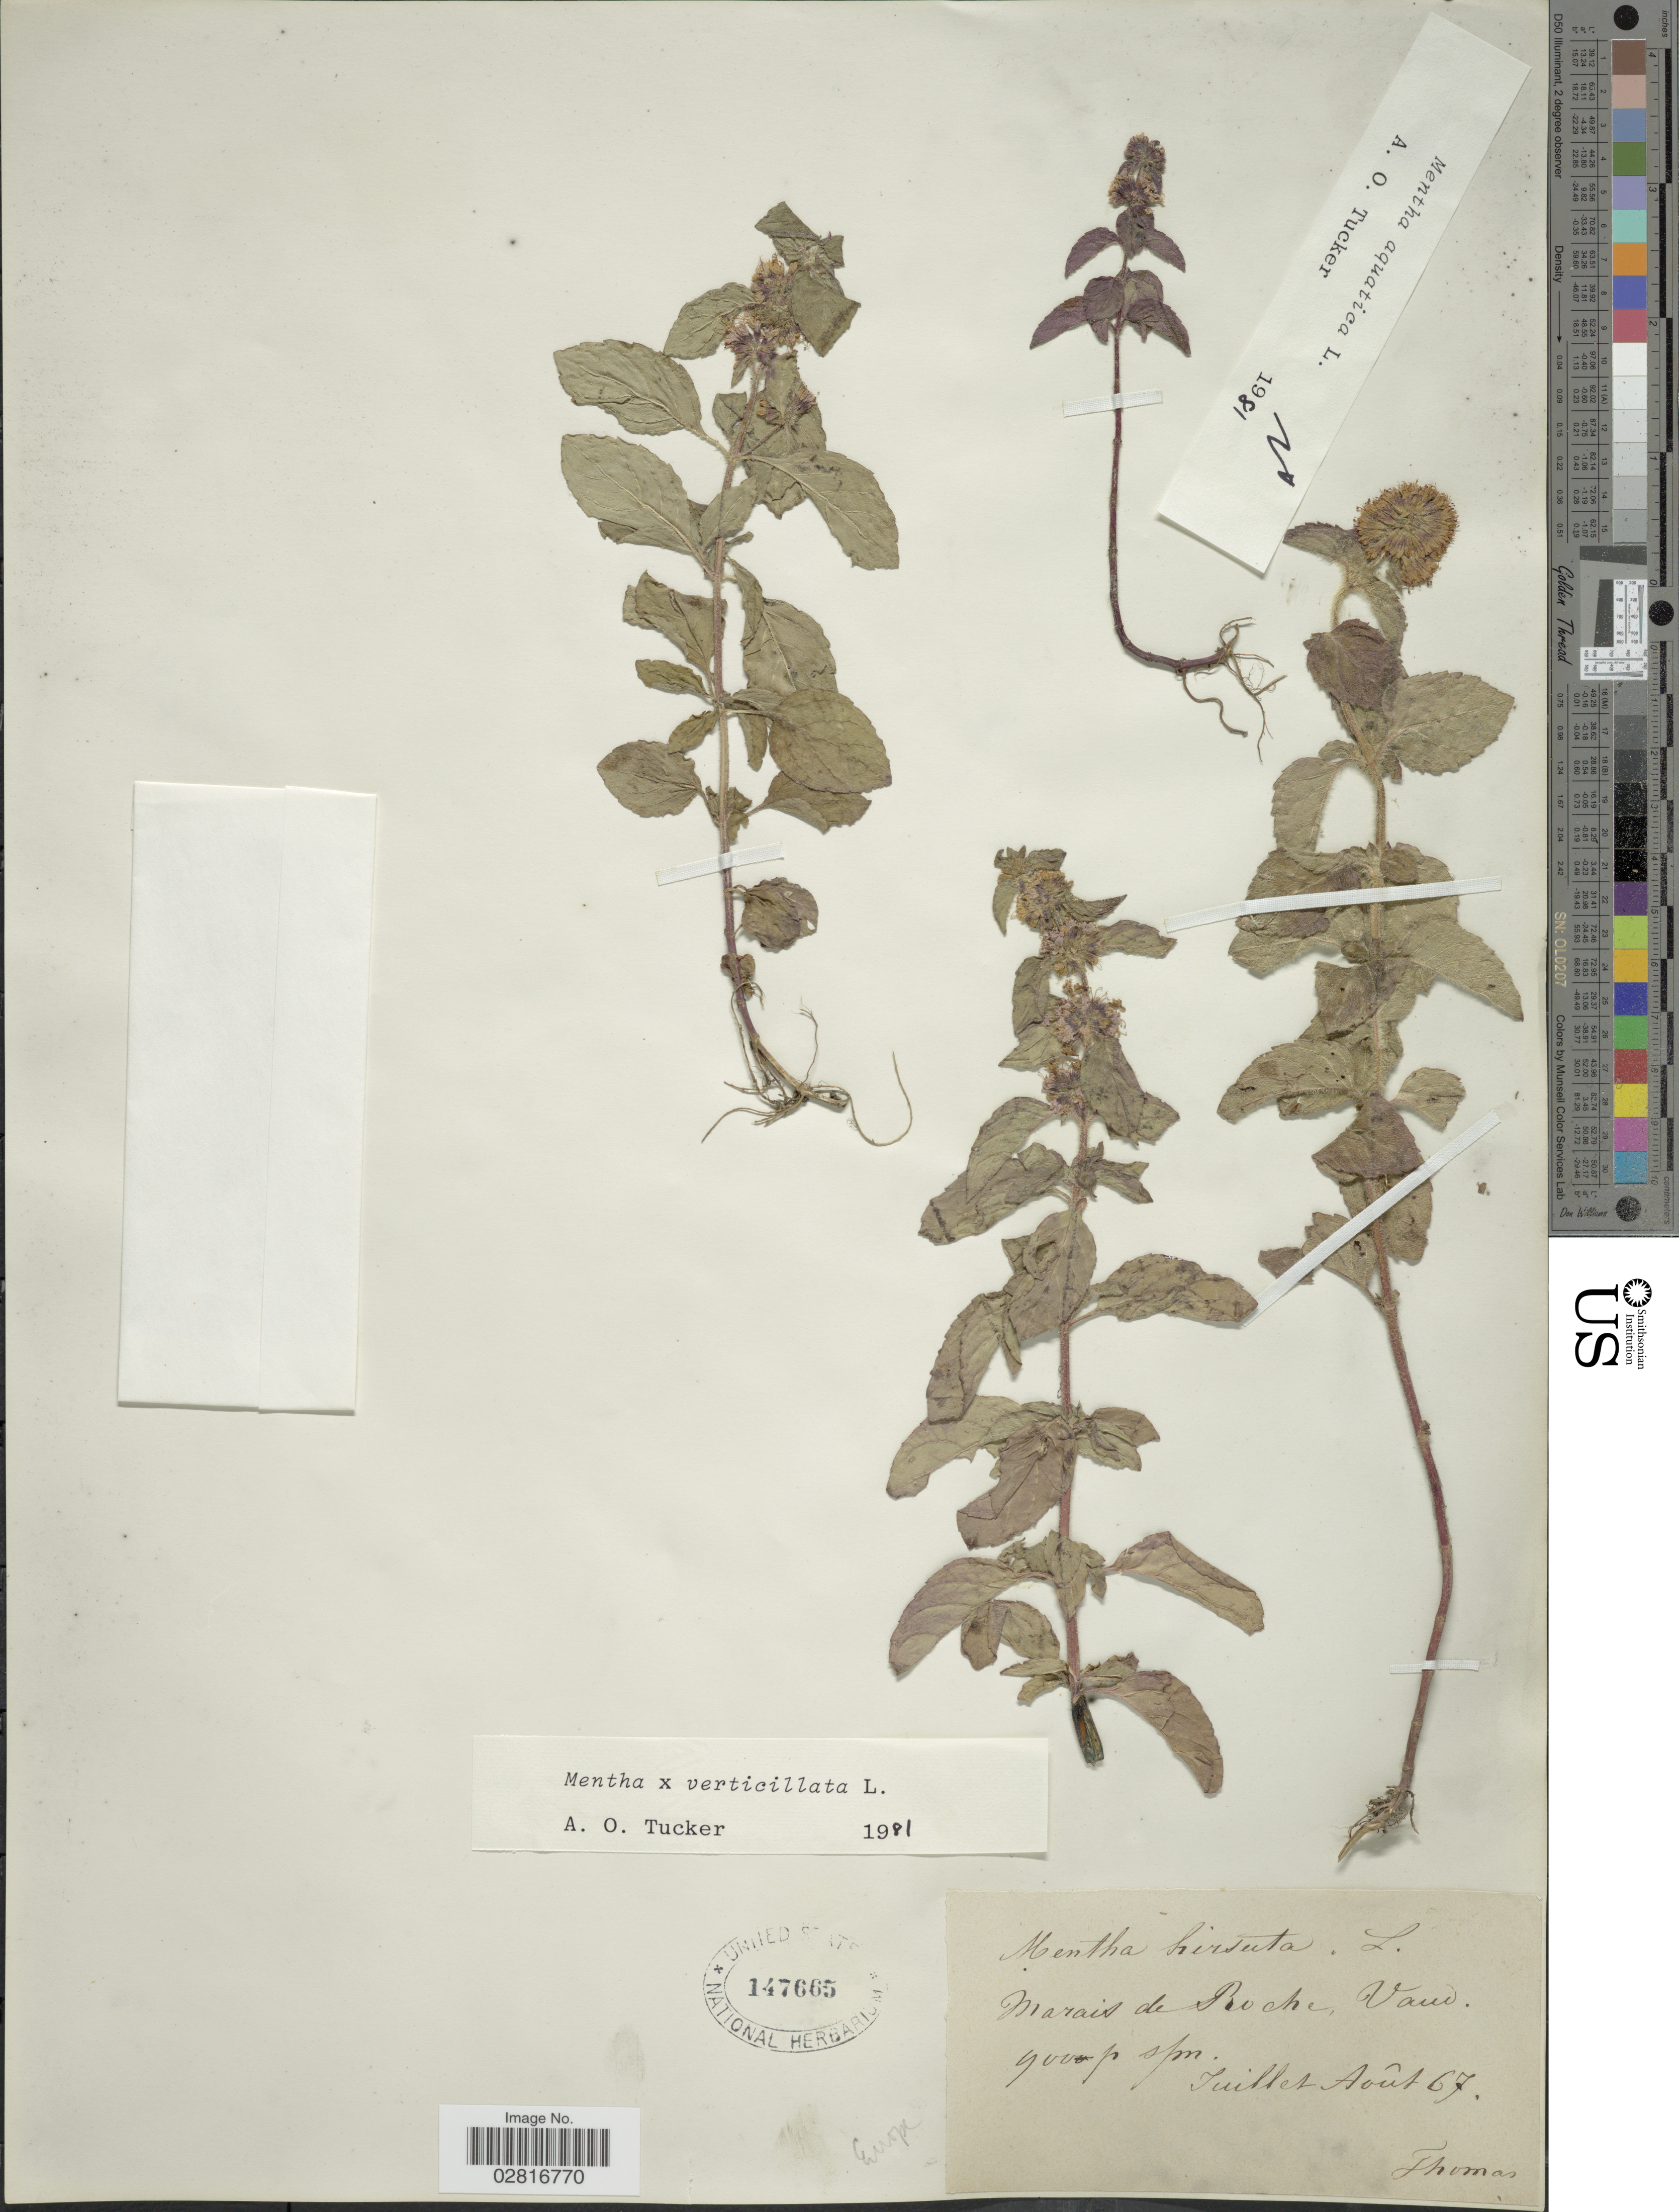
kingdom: Plantae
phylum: Tracheophyta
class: Magnoliopsida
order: Lamiales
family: Lamiaceae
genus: Mentha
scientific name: Mentha x verticillata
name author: L.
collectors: Thomas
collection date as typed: Transcribed d/m/y: /7/67 to /8/67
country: Switzerland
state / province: Vaud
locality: Marais de Roche, Vaud.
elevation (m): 900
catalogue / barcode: US 147665